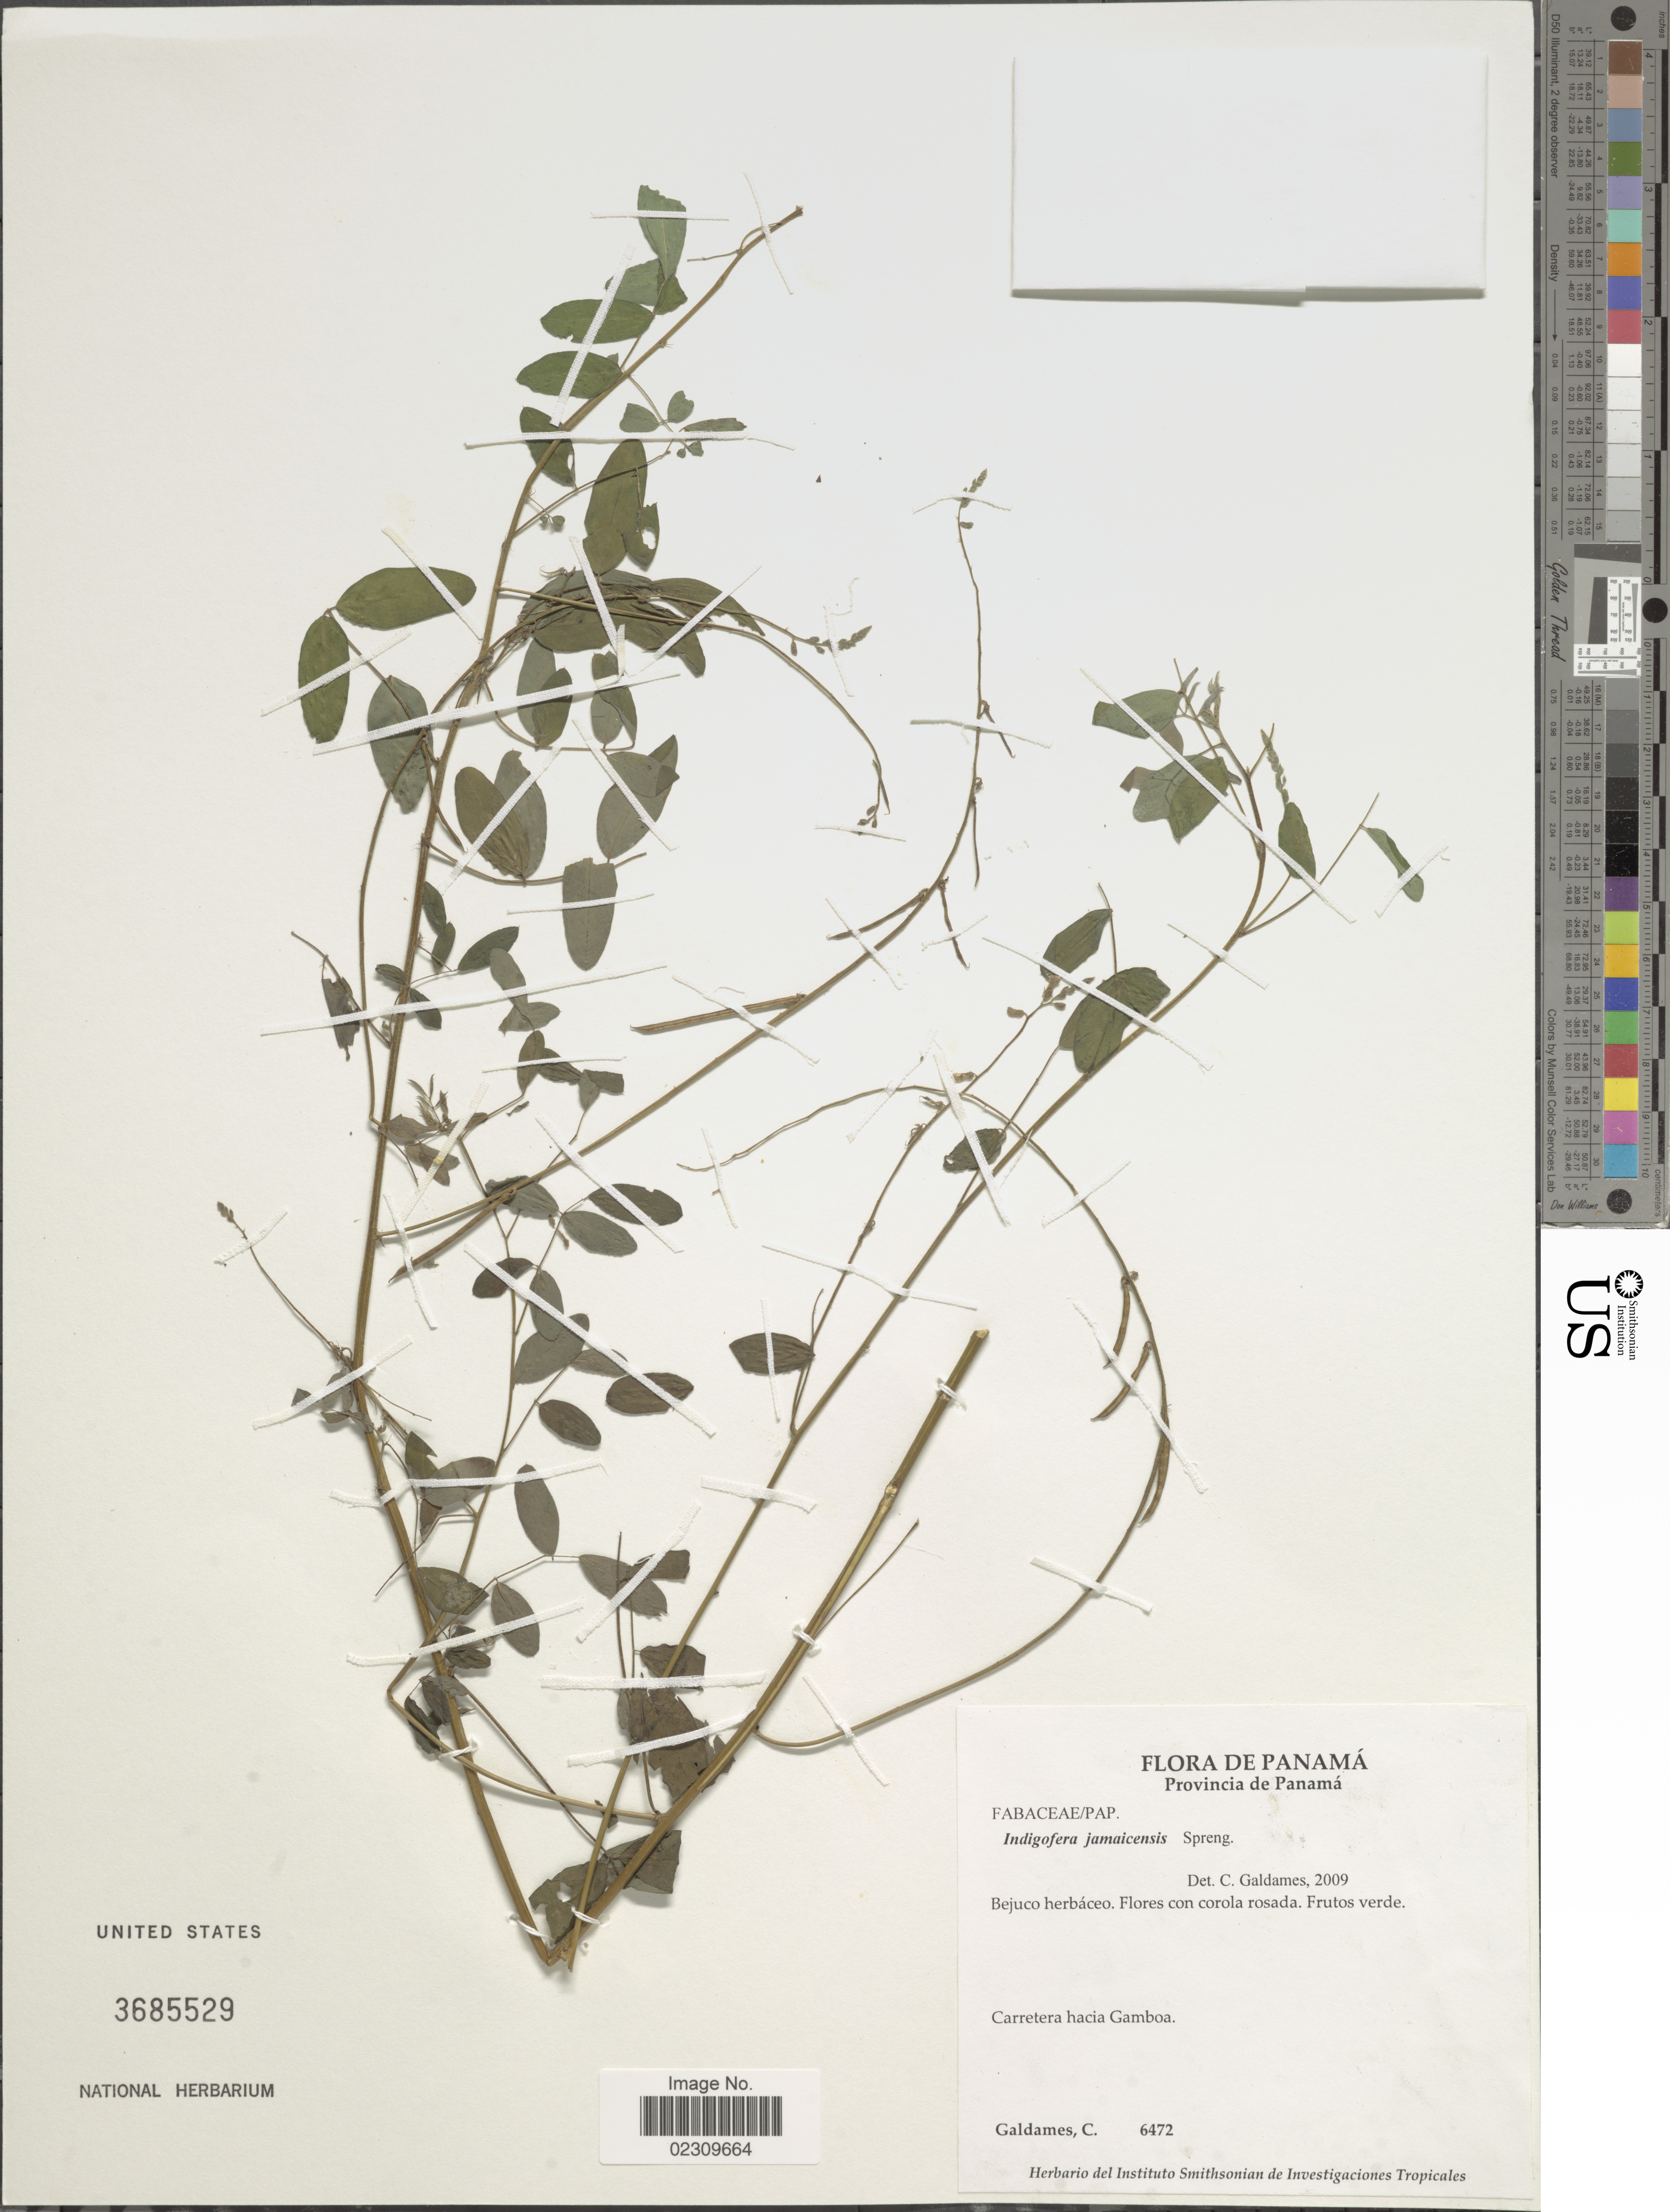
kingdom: Plantae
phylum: Tracheophyta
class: Magnoliopsida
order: Fabales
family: Fabaceae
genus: Indigofera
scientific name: Indigofera jamaicensis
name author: Spreng.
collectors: C. Galdames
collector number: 6472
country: Panama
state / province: Colón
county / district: Canal Zone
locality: Provincia de Panamá. Bejuco herbáceo. Carretera hacia Gamboa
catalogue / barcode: US 3685529